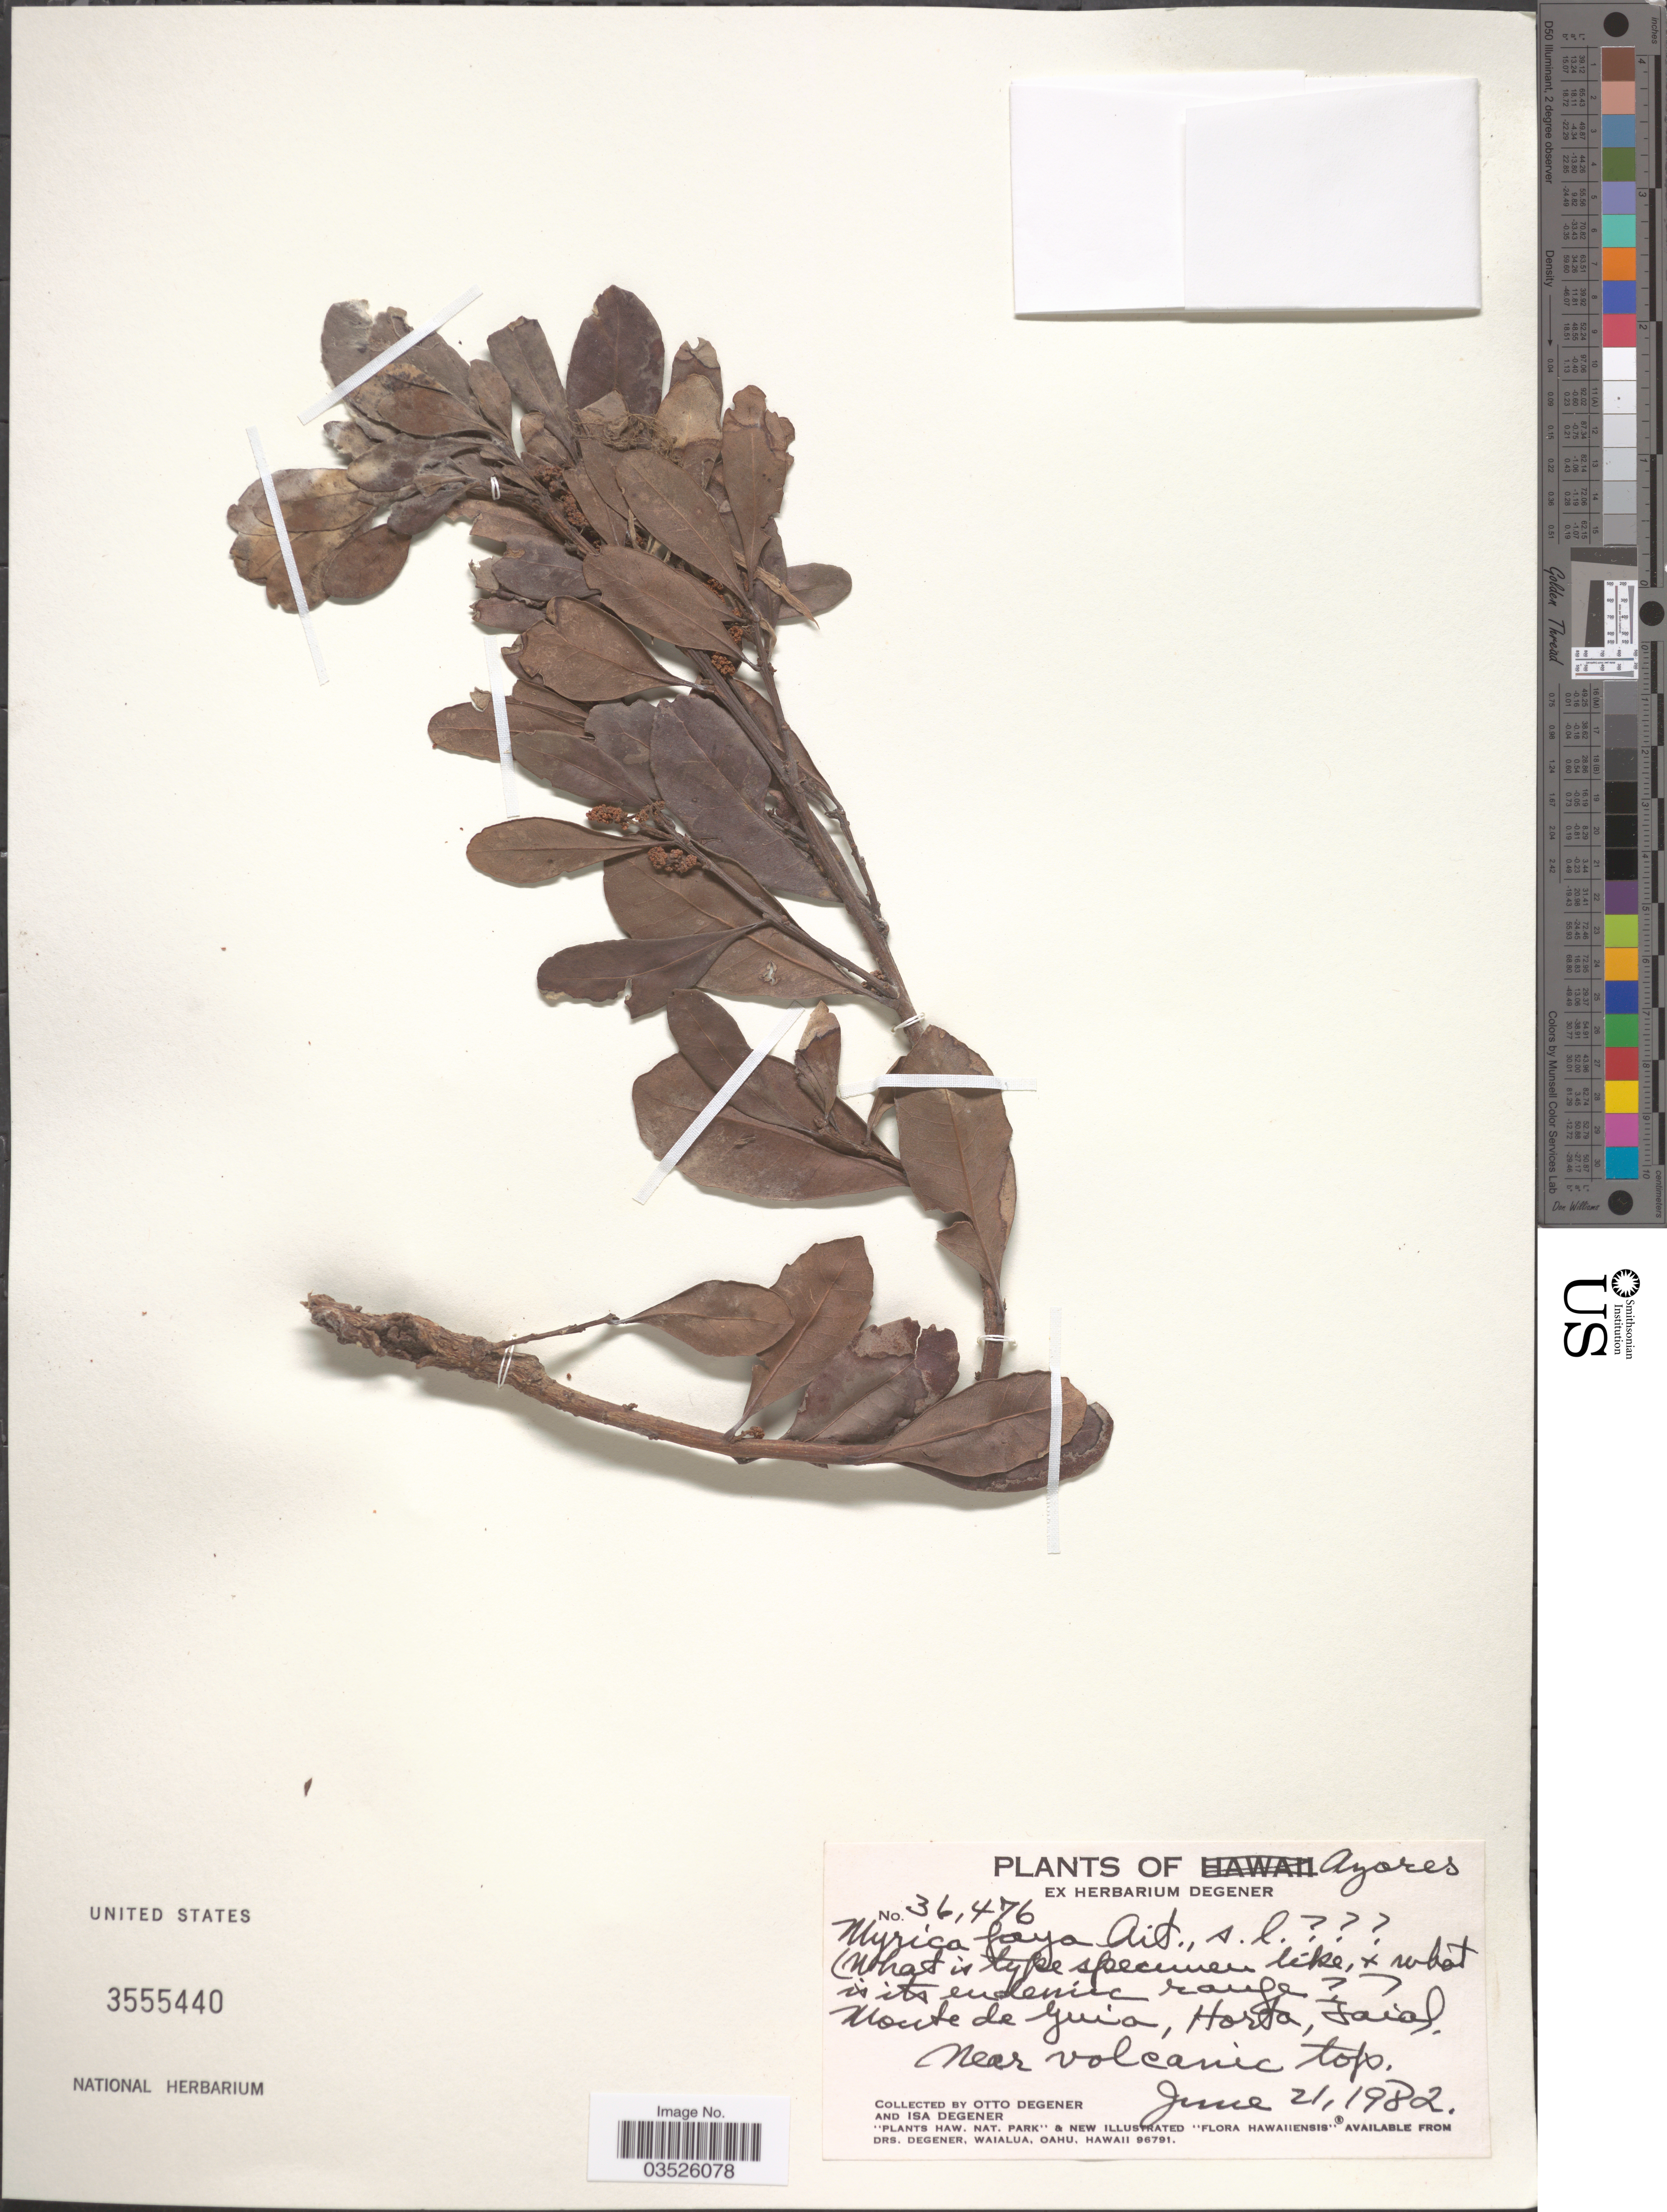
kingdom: Plantae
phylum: Tracheophyta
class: Magnoliopsida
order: Fagales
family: Myricaceae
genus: Morella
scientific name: Morella faya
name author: (Aiton) Wilbur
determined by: Strong, Mark T., (BOT), Smithsonian Institution - National Museum of Natural History (UNITED STATES)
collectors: O. Degener & I. Degener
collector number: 36476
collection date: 1982-06-21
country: Portugal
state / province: Azores (Aut. Reg.)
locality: Monte de Guia, Horta, Faial, near volcanic top.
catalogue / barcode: US 3555440